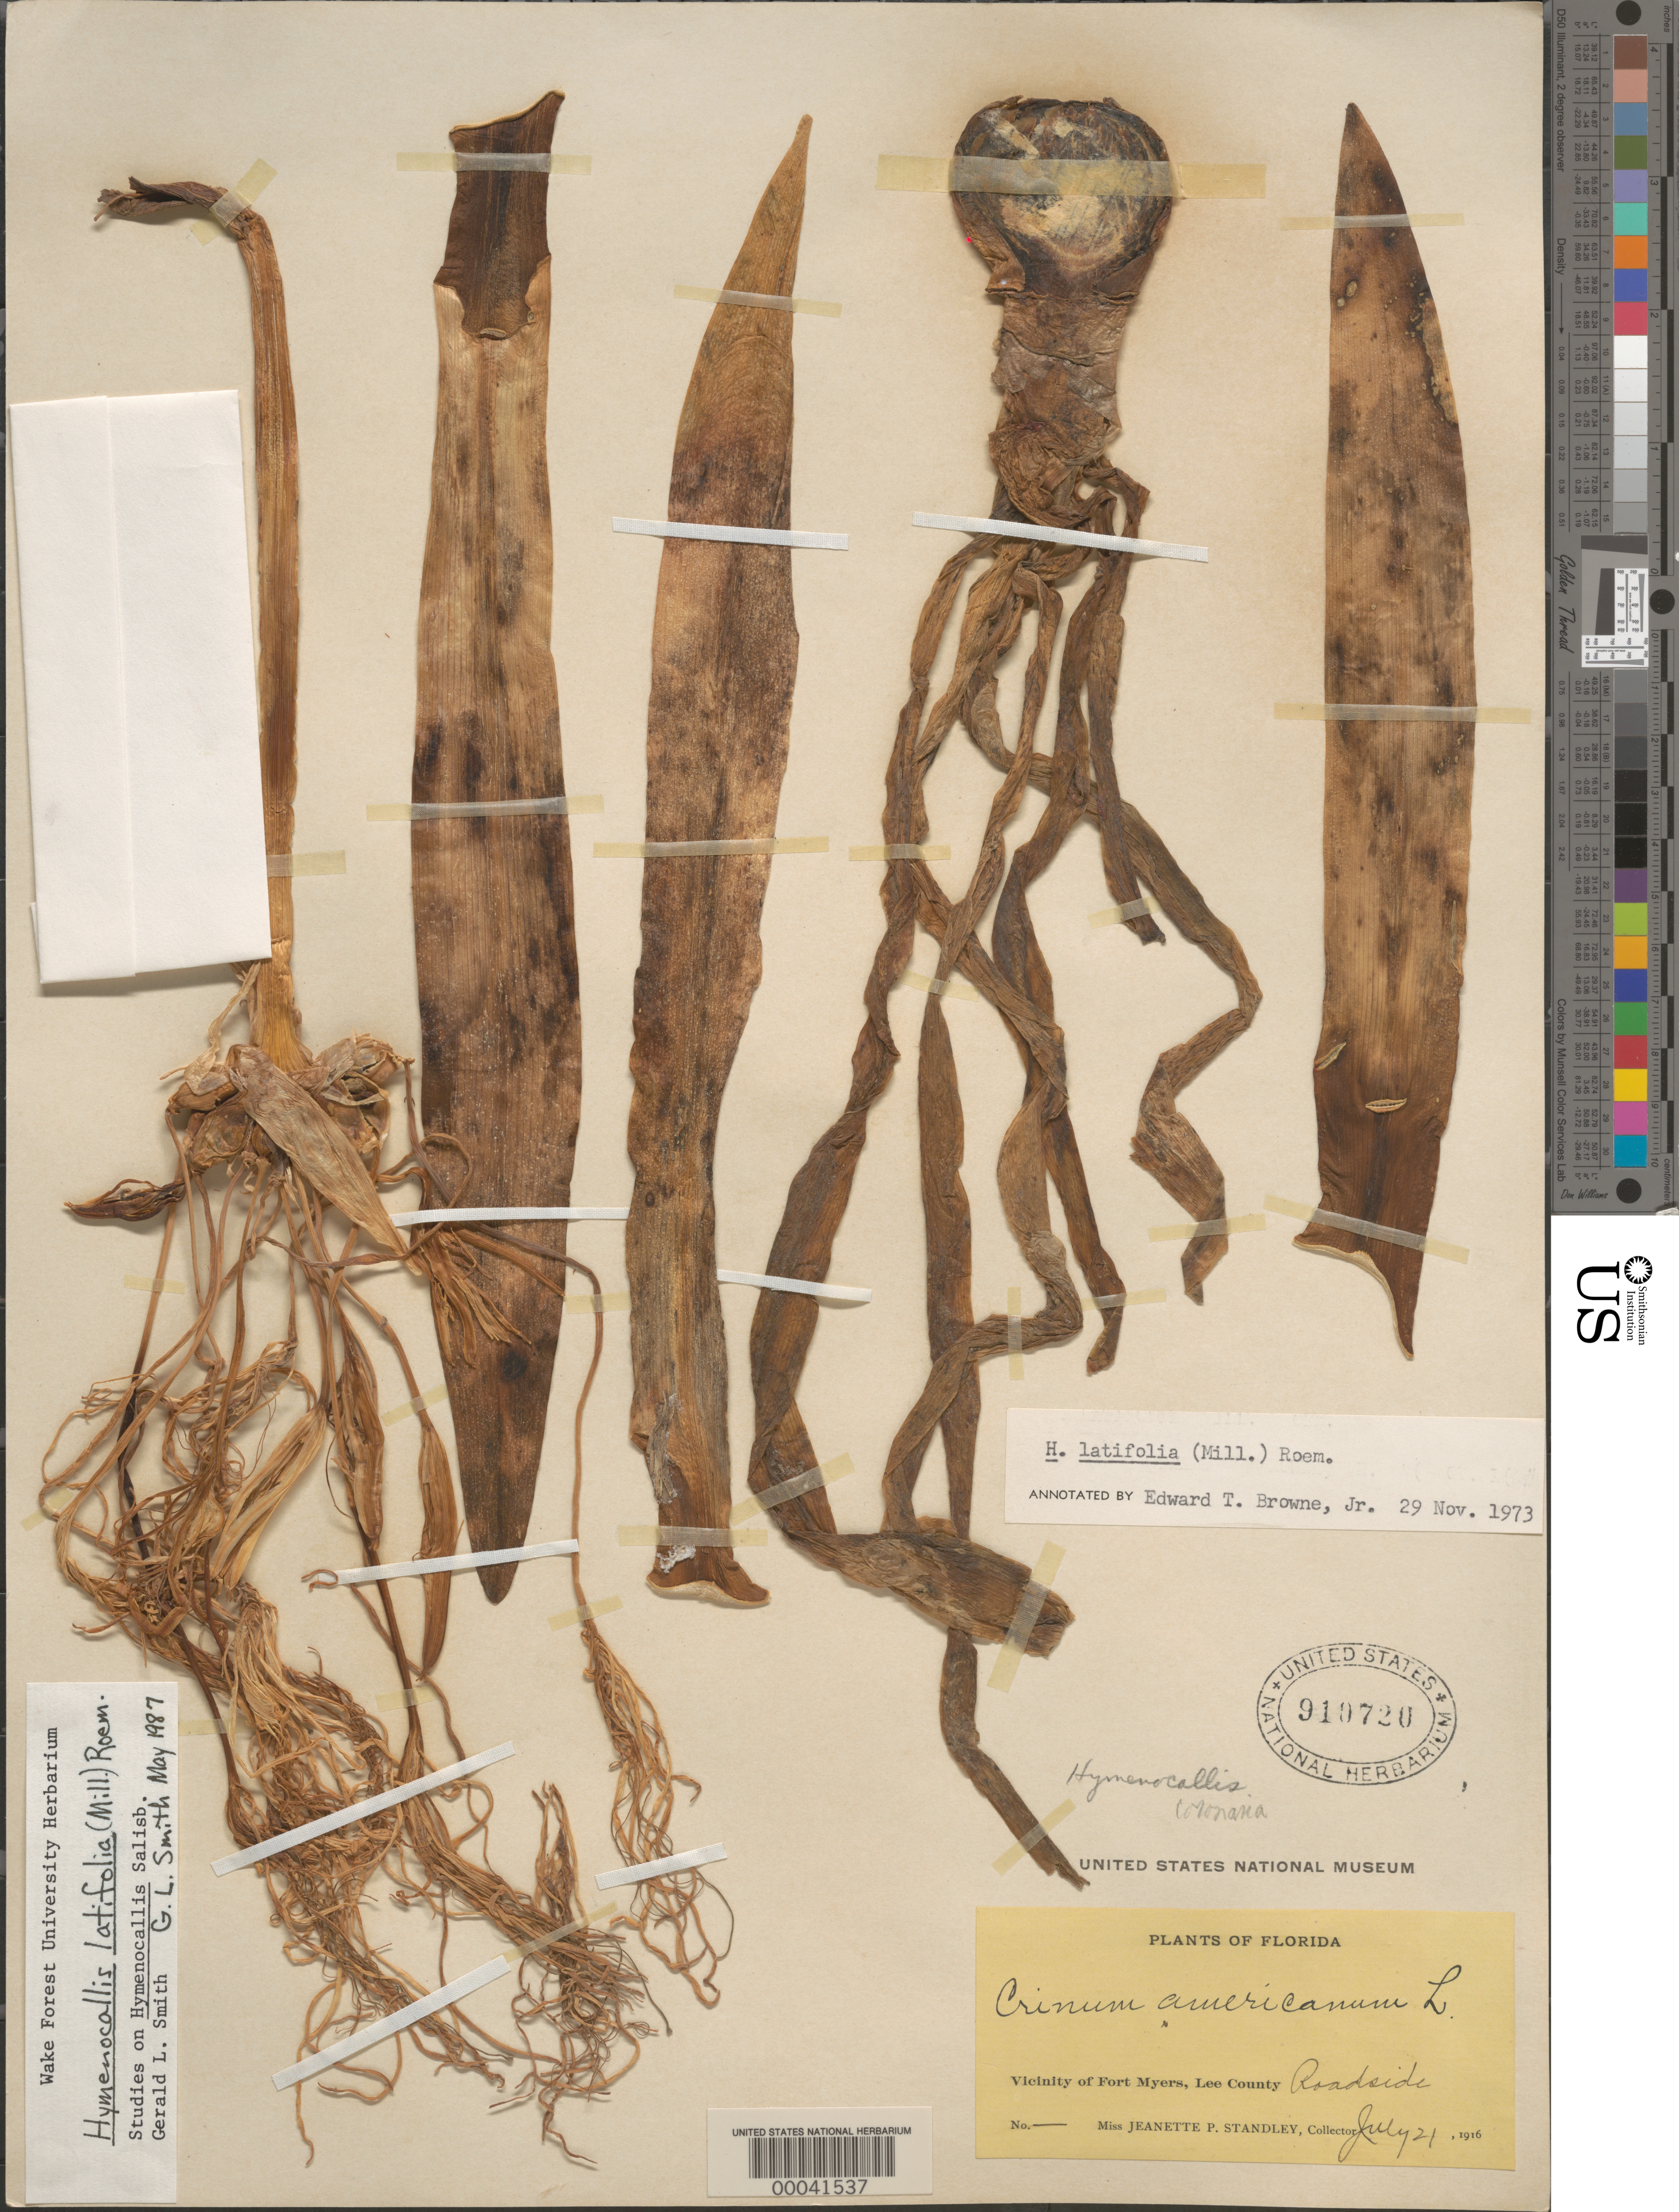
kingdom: Plantae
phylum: Tracheophyta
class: Liliopsida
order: Asparagales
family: Amaryllidaceae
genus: Hymenocallis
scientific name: Hymenocallis latifolia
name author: (Mill.) M. Roem.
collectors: J. P. Standley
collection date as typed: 21 Jul 1916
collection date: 1916-07-21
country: United States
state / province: Florida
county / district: Lee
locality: Ft. myers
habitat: Roadside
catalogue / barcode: US 910720